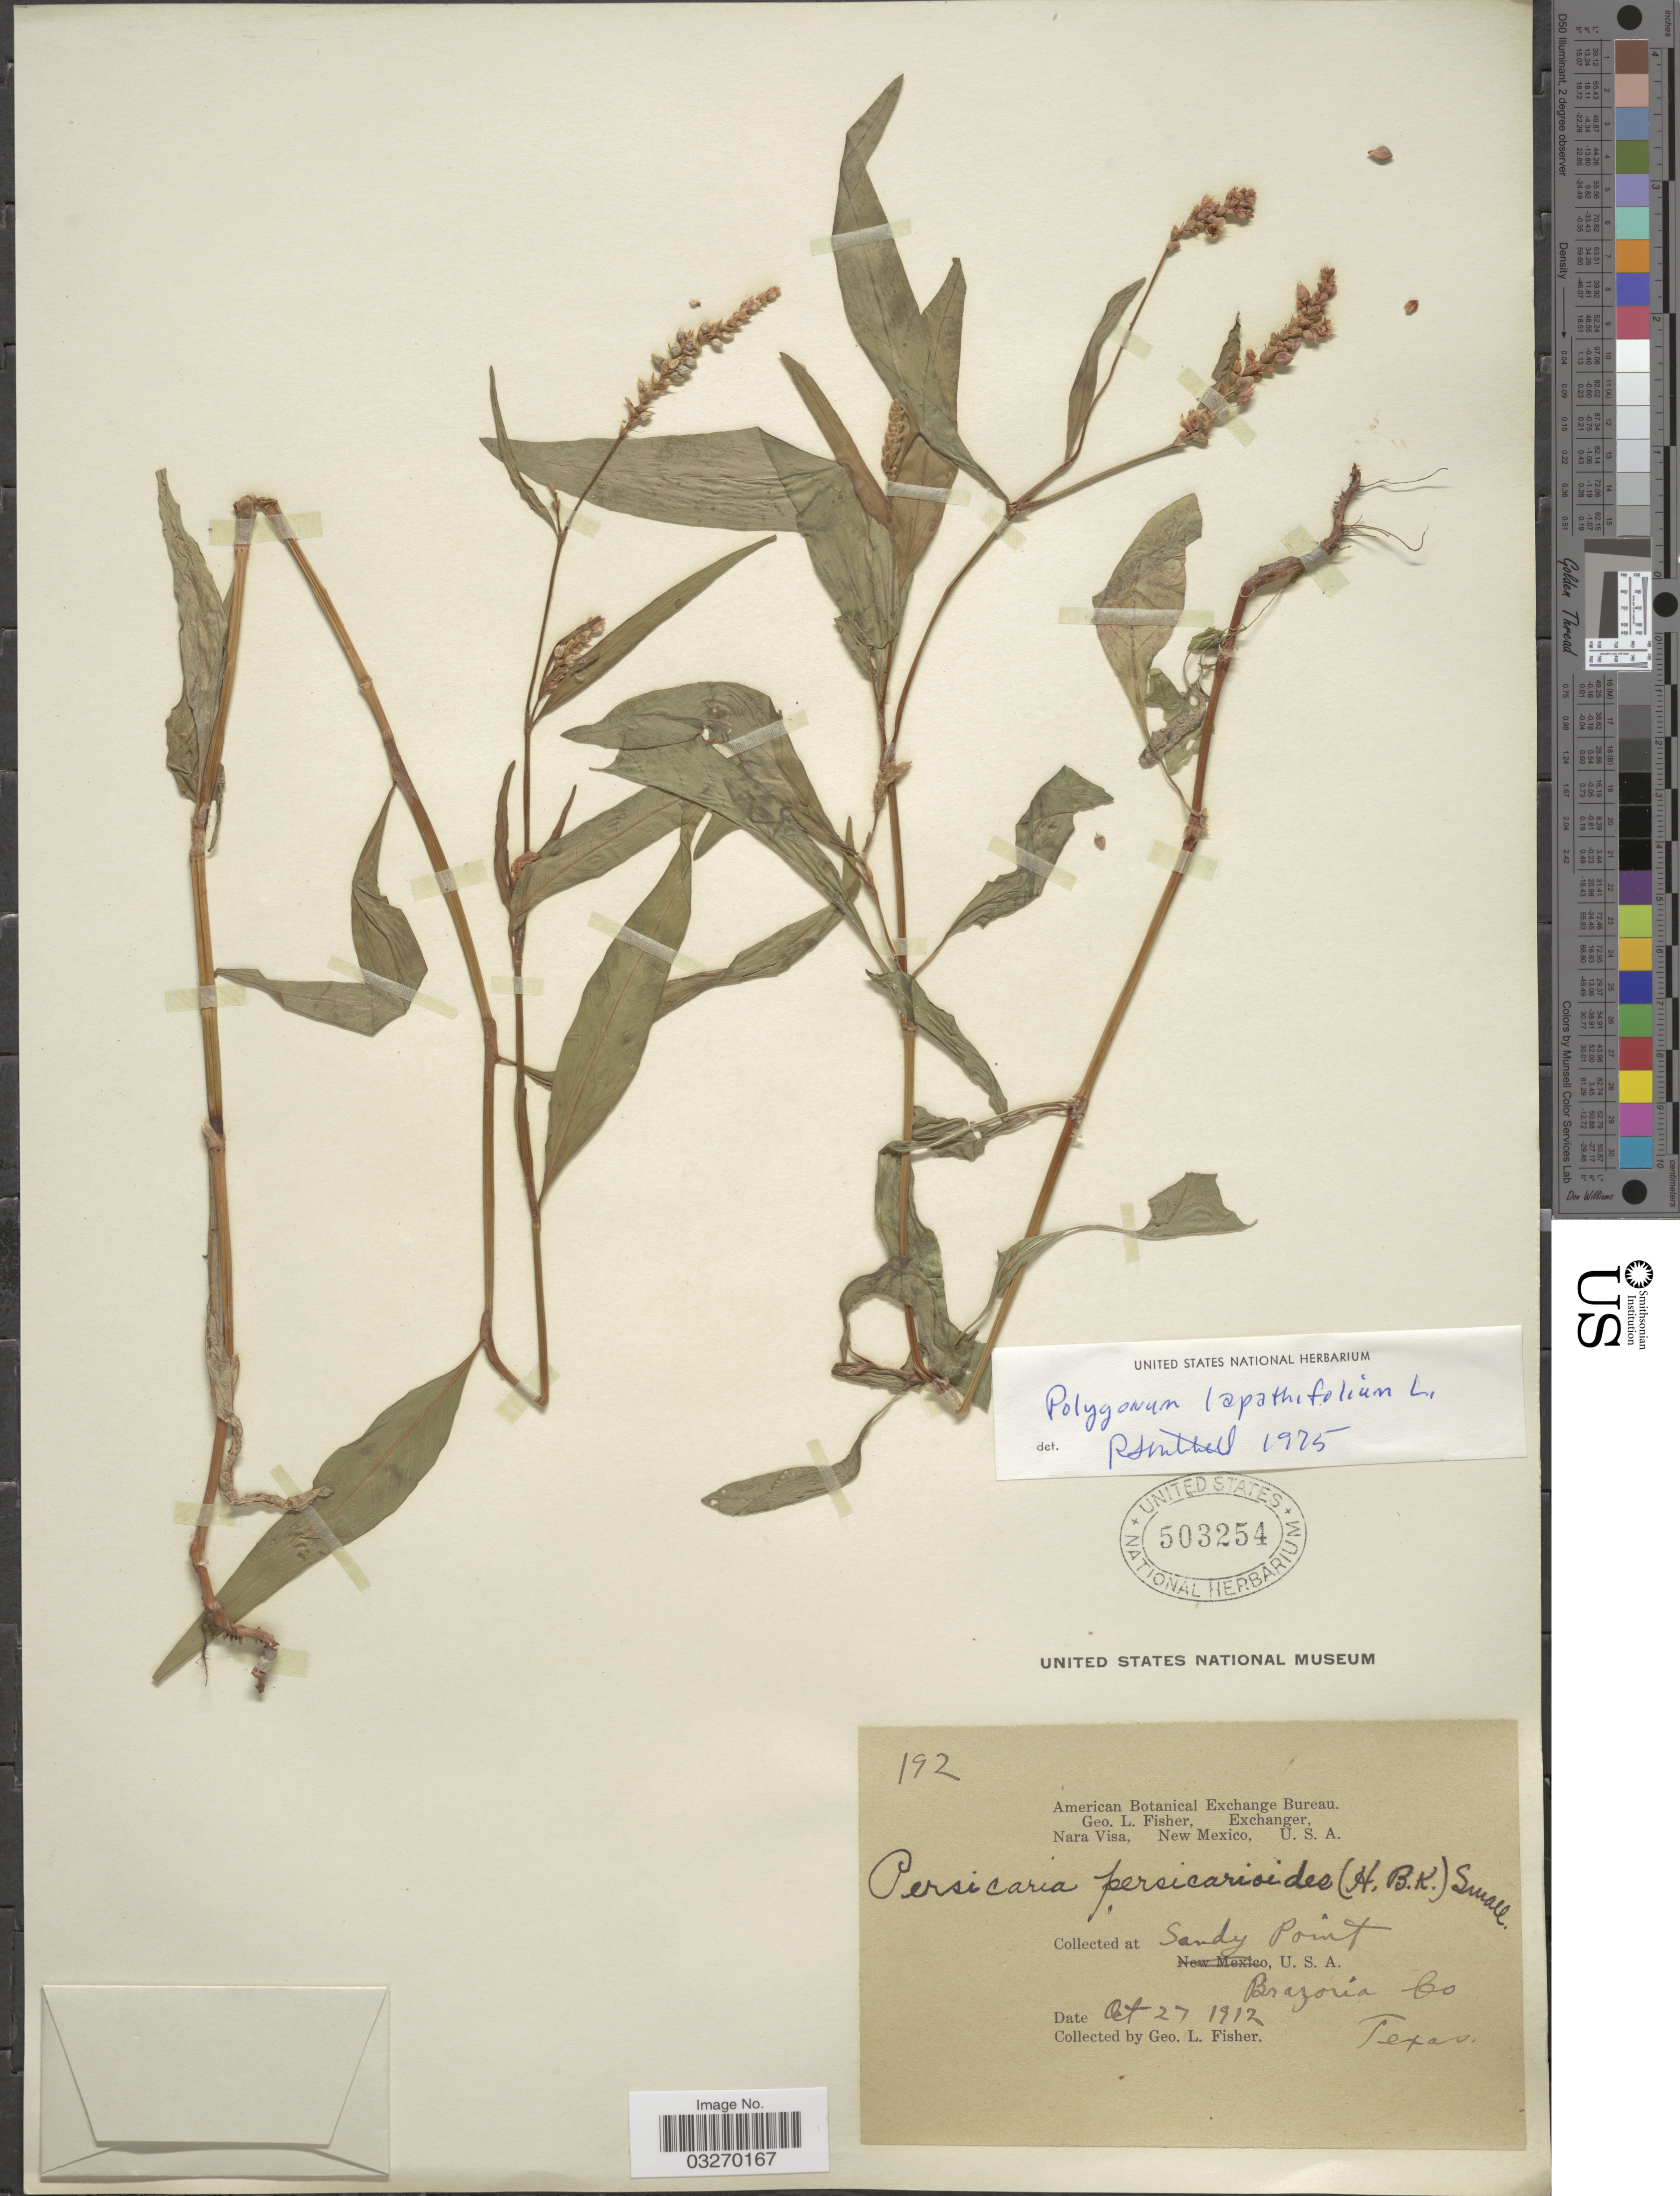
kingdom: Plantae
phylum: Tracheophyta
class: Magnoliopsida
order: Caryophyllales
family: Polygonaceae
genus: Persicaria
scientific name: Persicaria lapathifolia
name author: (L.) Delarbre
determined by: Atha, D. E.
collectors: G. L. Fisher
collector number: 192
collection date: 1912-10-27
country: United States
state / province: Texas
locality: Sandy Point. Brazoria Co.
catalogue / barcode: US 503254